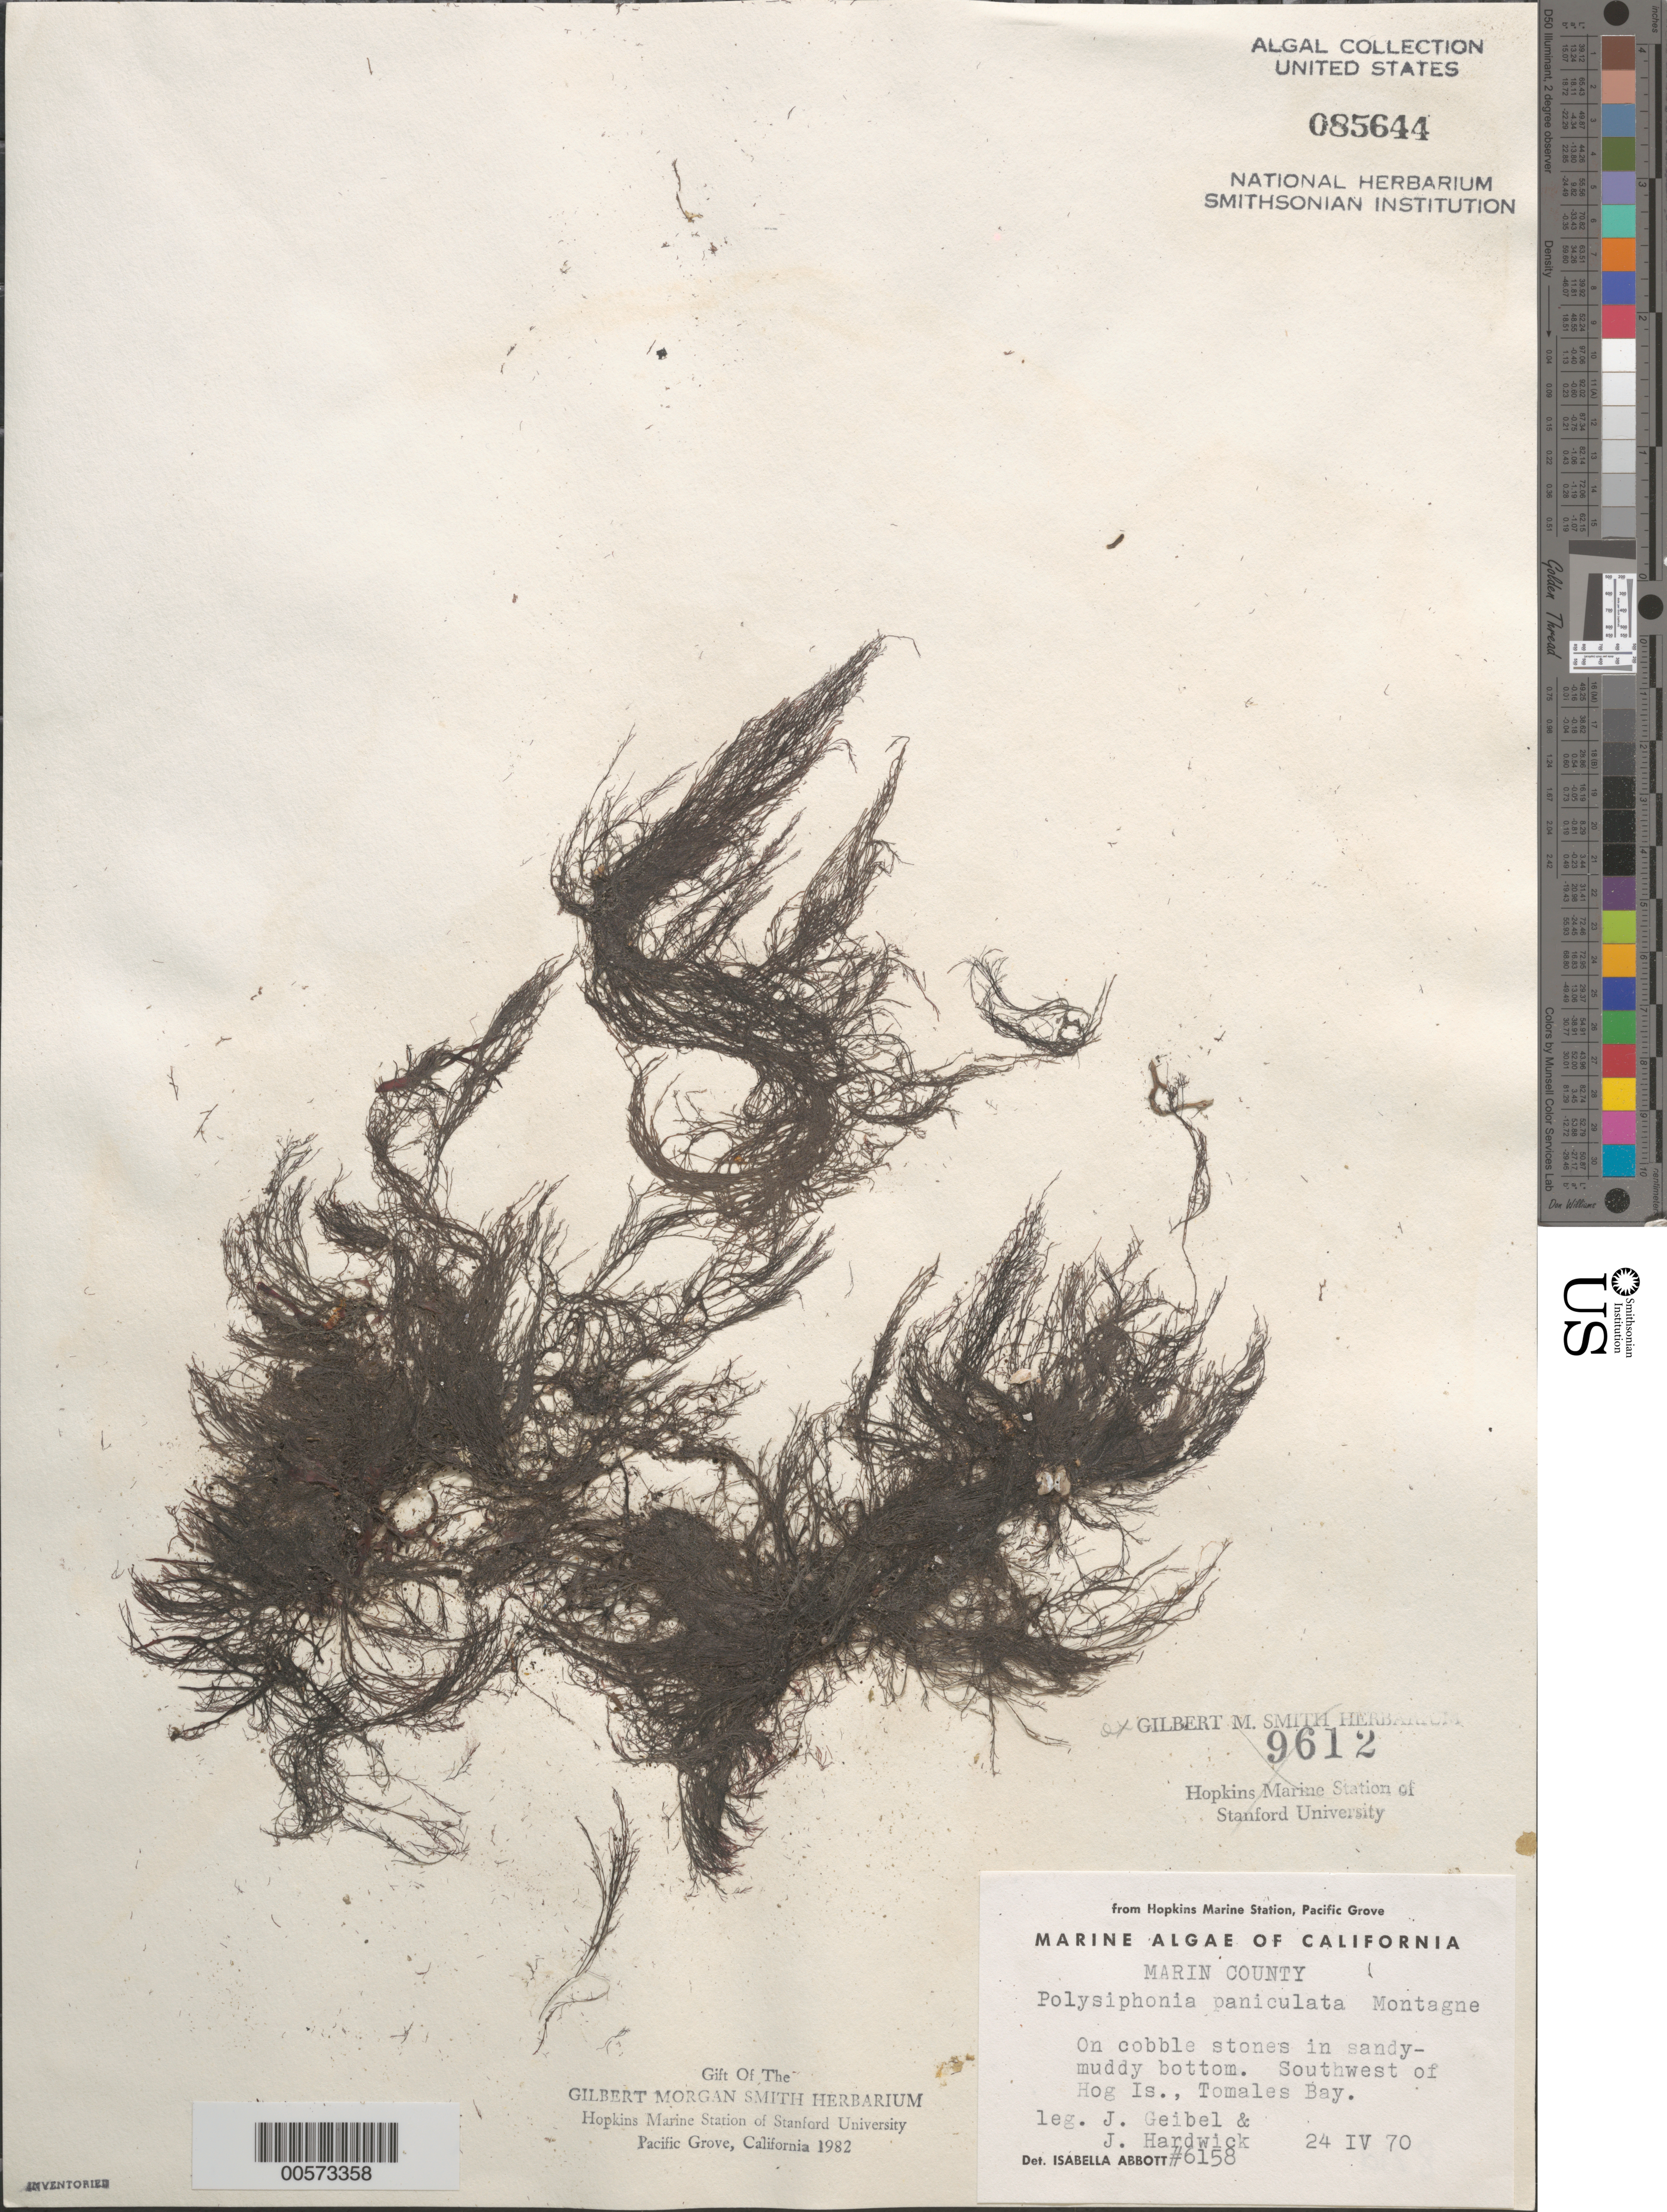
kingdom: Plantae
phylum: Rhodophyta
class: Florideophyceae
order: Ceramiales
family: Rhodomelaceae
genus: Eutrichosiphonia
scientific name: Eutrichosiphonia paniculata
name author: (Mont.) D.E.Bustamante & T.O. Cho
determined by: Algae name updating Project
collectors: J. Geibel & J. Hardwick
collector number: IAA 6158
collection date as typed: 24 Apr 1970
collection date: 1970-04-24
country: United States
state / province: California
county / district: Marin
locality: Tomales Bay, southwest of Hog Island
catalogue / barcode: US 85644